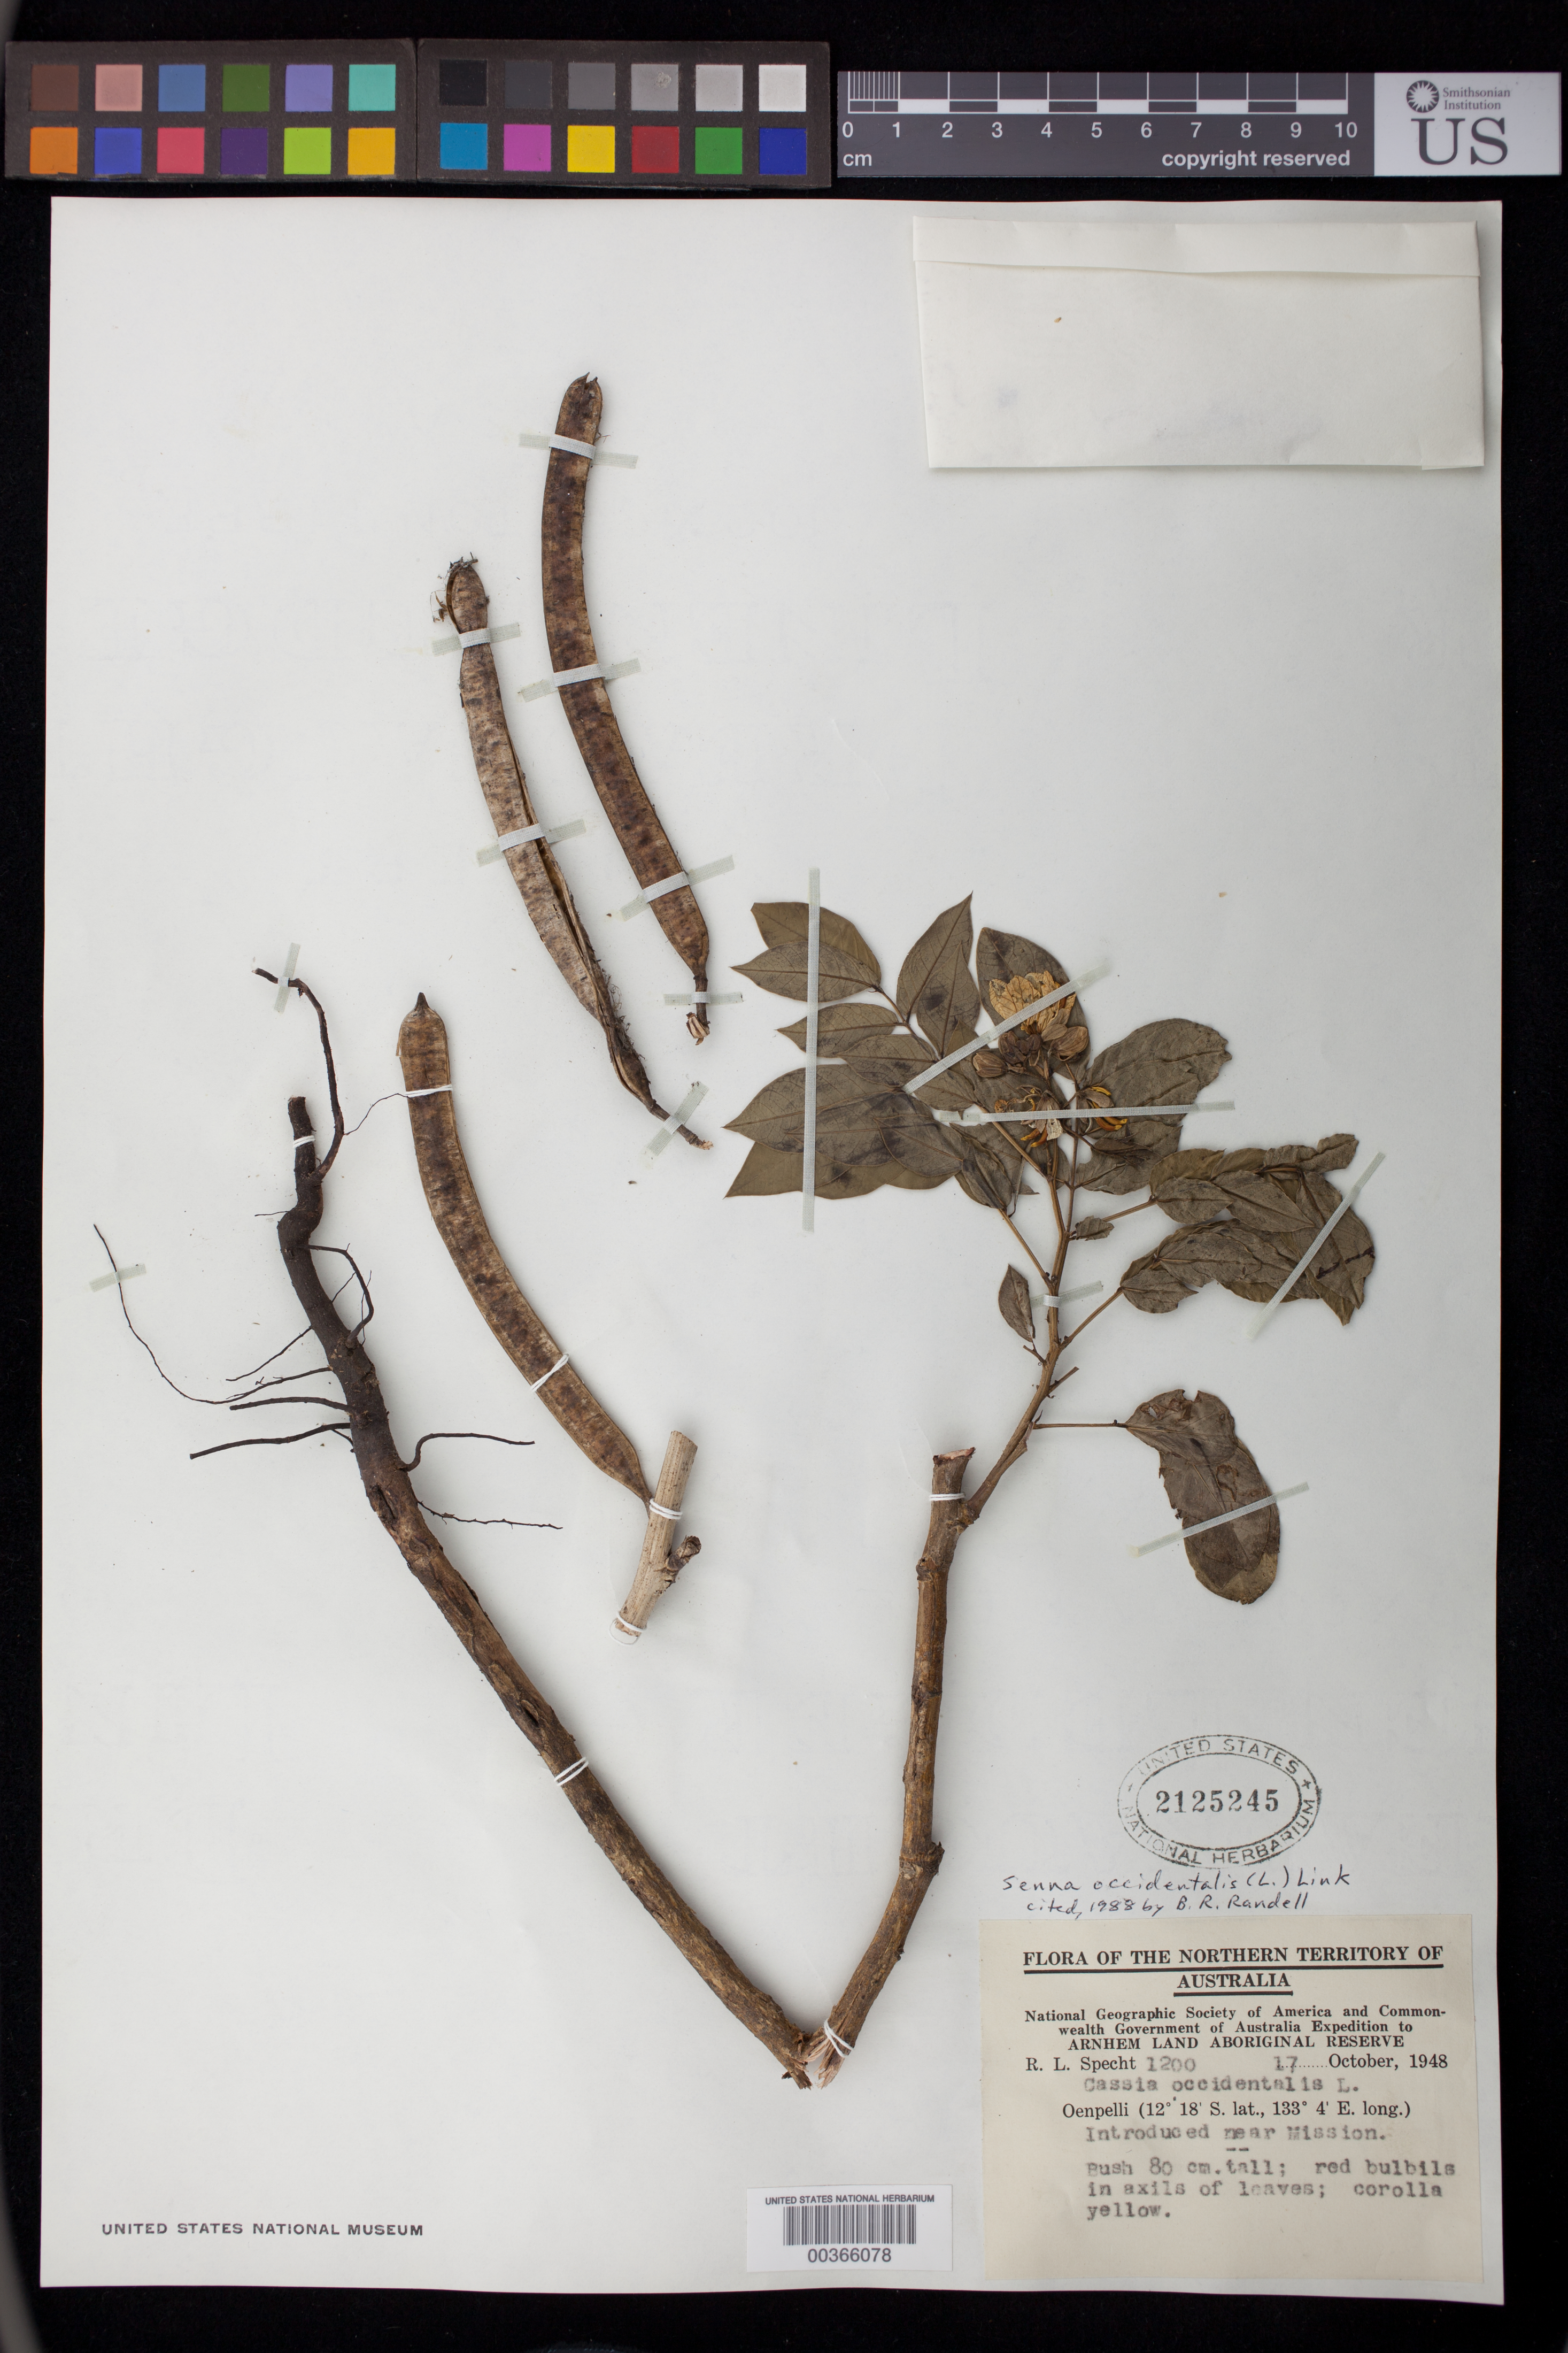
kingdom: Plantae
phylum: Tracheophyta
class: Magnoliopsida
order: Fabales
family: Fabaceae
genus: Senna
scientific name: Senna occidentalis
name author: (L.) Link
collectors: R. L. Specht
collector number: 1200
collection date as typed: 17 Oct 1948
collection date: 1948-10-17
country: Australia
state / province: Northern Territory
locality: Arnhem land aboriginal reserve; oenpelli, near mission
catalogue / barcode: US 2125245